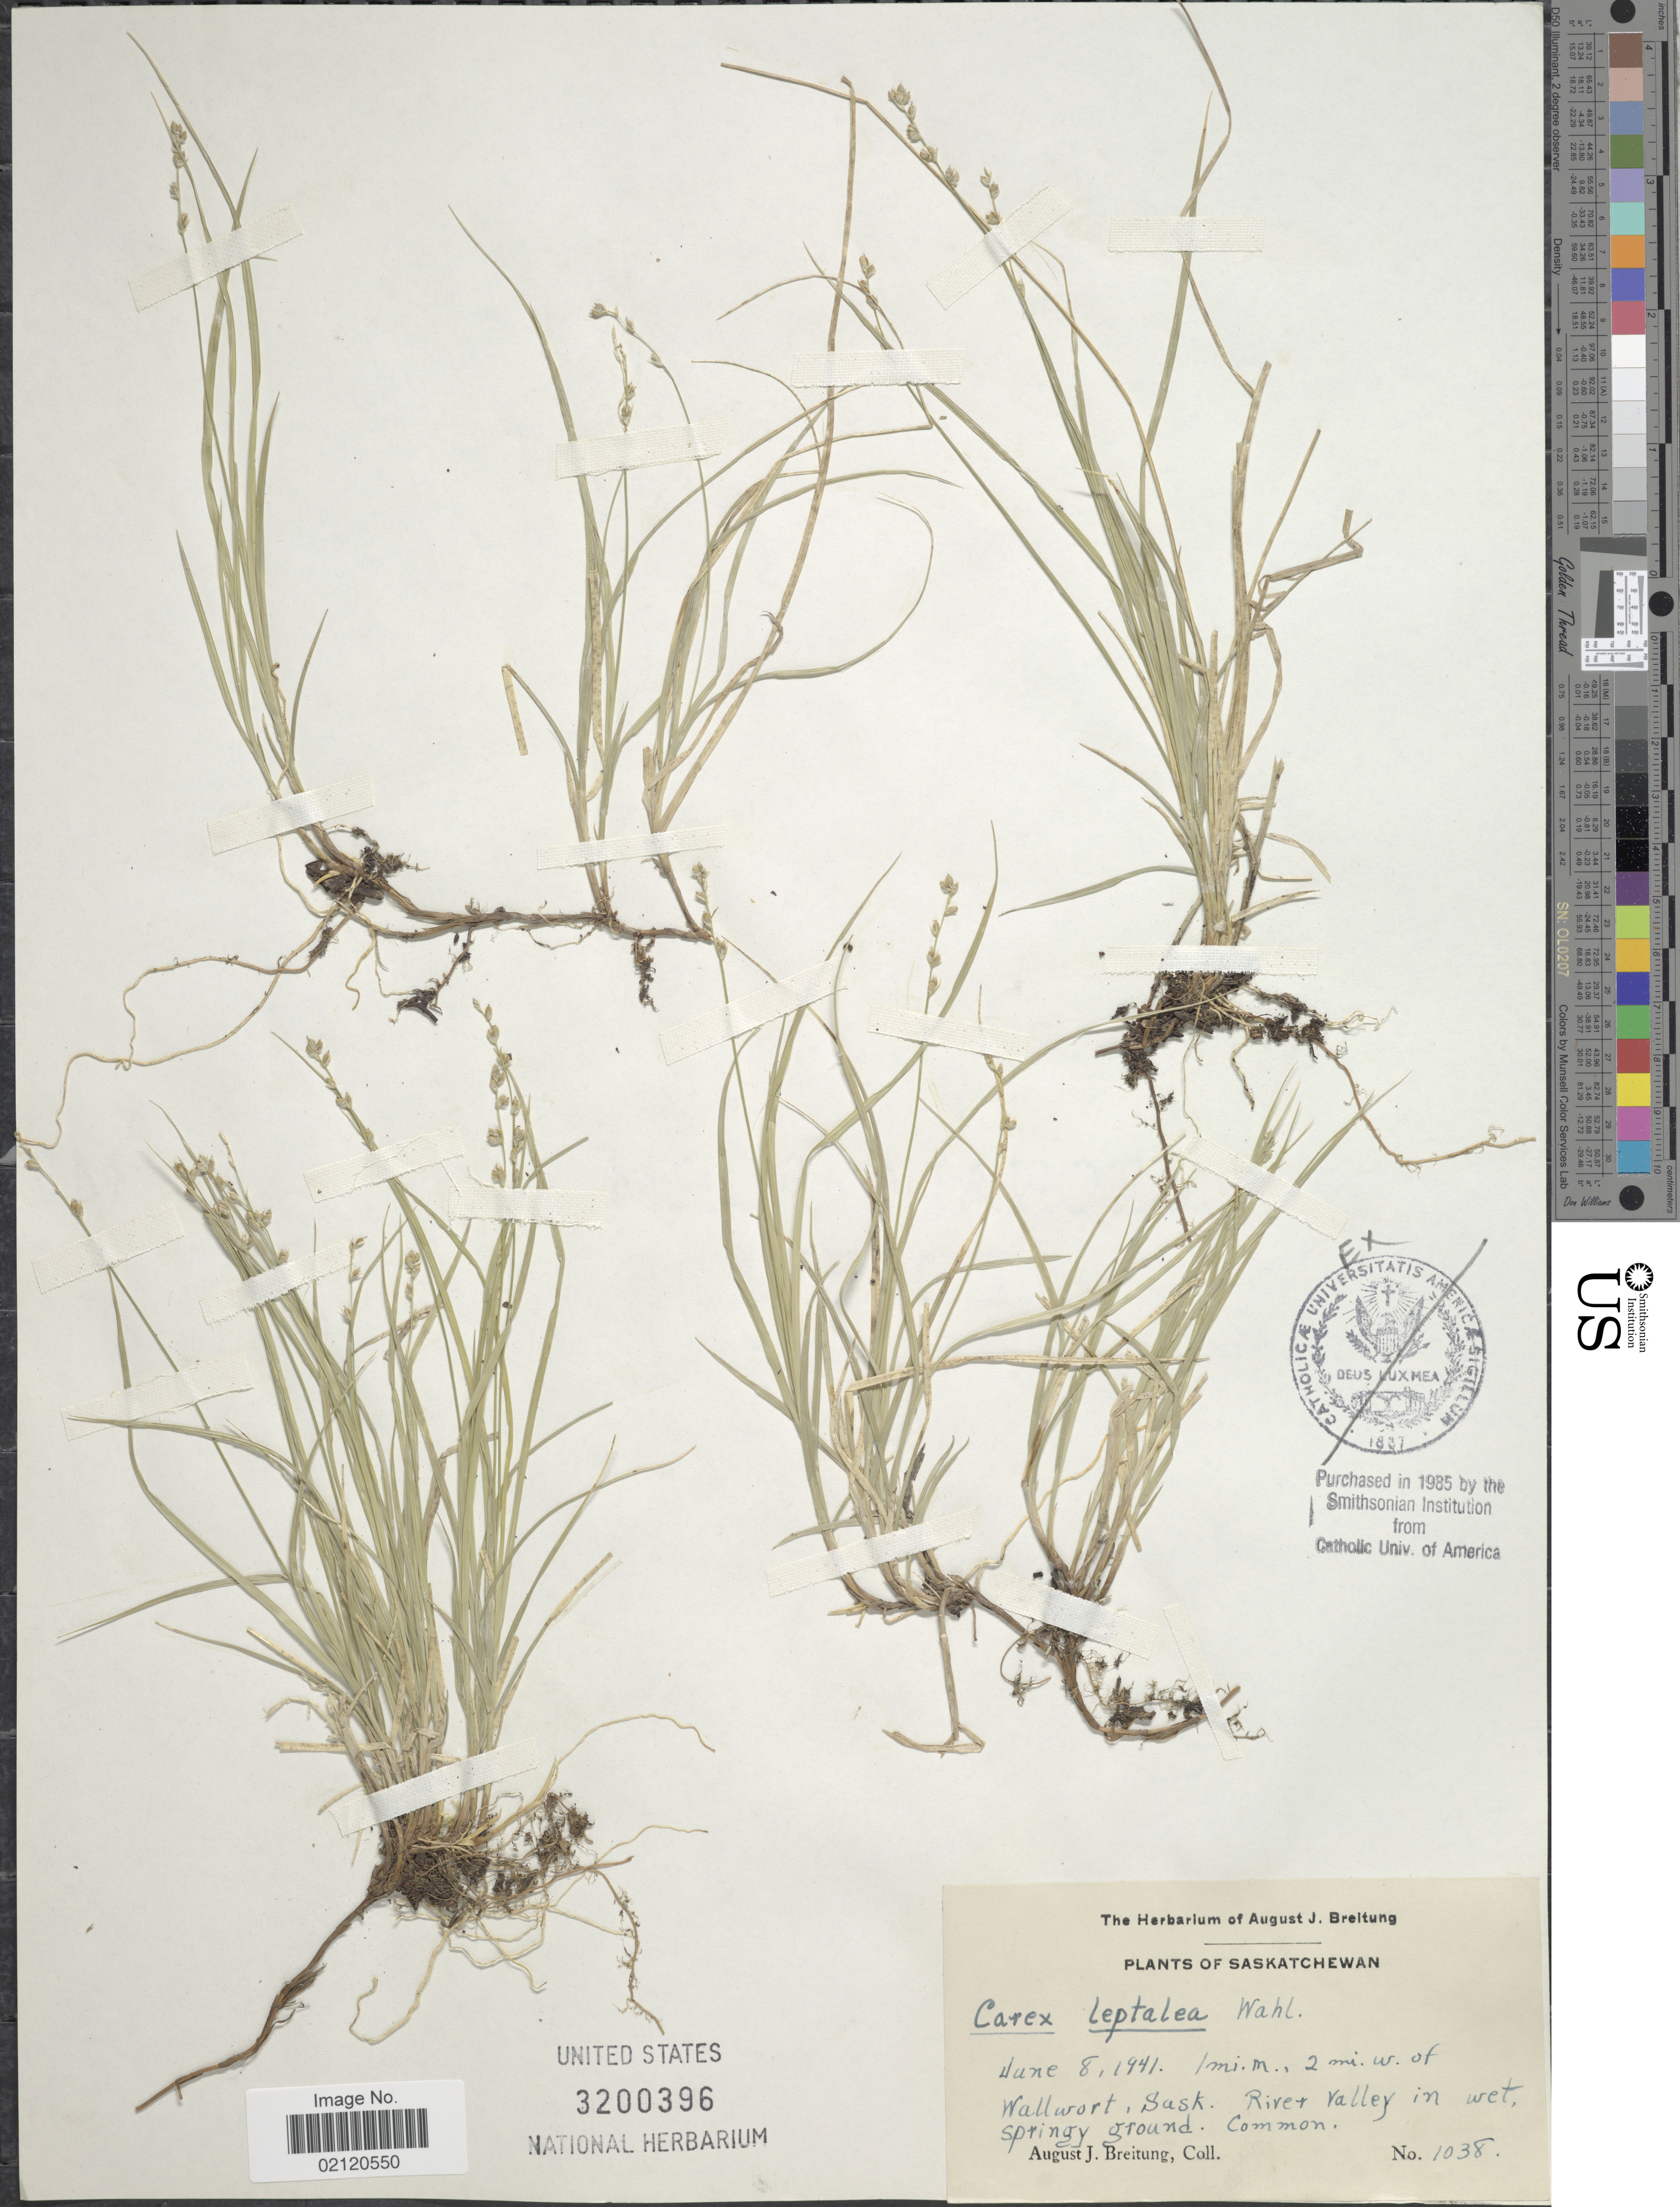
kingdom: Plantae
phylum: Tracheophyta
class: Liliopsida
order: Poales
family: Cyperaceae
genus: Carex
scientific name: Carex leptalea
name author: Wahlenb.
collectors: A. Breitung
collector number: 1038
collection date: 1941-06-08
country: Canada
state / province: Saskatchewan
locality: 1 mi. m. 2 mi w. of Wallwort, Sask. River Valley in wet springy ground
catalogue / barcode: US 3200396